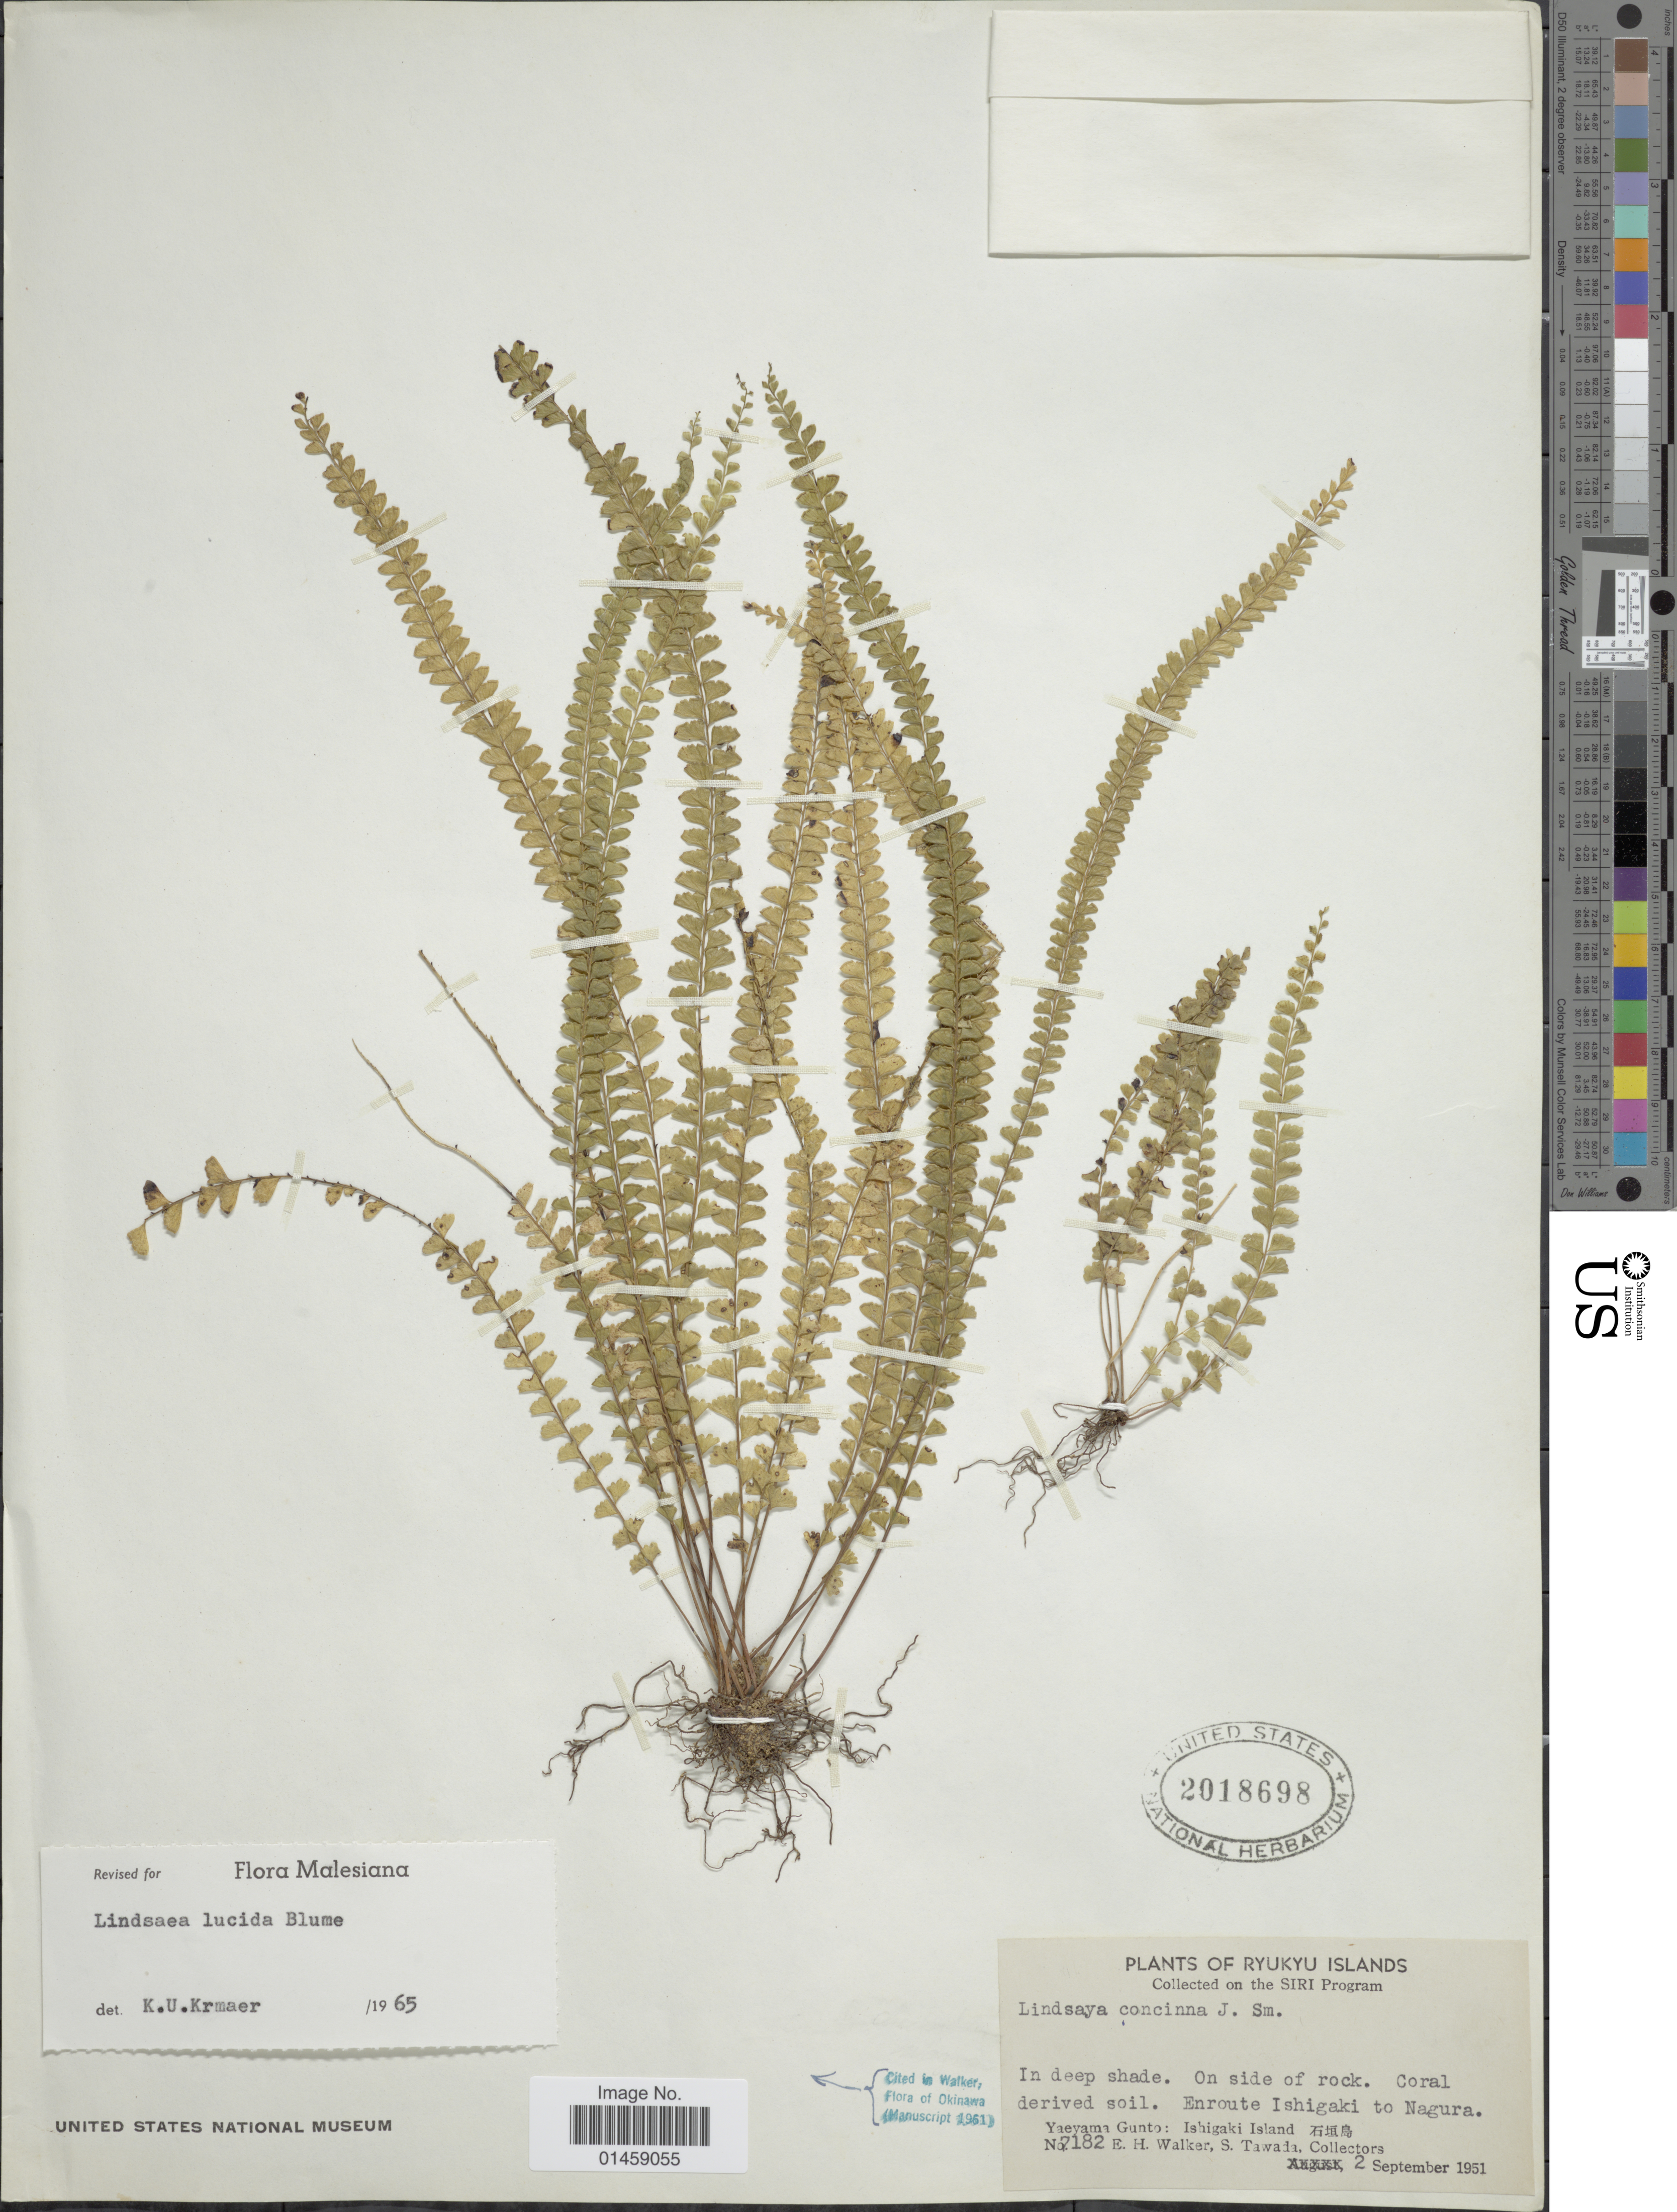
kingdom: Plantae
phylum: Tracheophyta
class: Polypodiopsida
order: Polypodiales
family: Lindsaeaceae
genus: Lindsaea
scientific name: Lindsaea lucida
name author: Blume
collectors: E. H. Walker & S. Tawada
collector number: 7182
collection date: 1951-09-02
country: Japan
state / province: Okinawa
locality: Ryukyu Islands, Yaeyama Gunto, Ishigaki Island.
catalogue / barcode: US 2018698